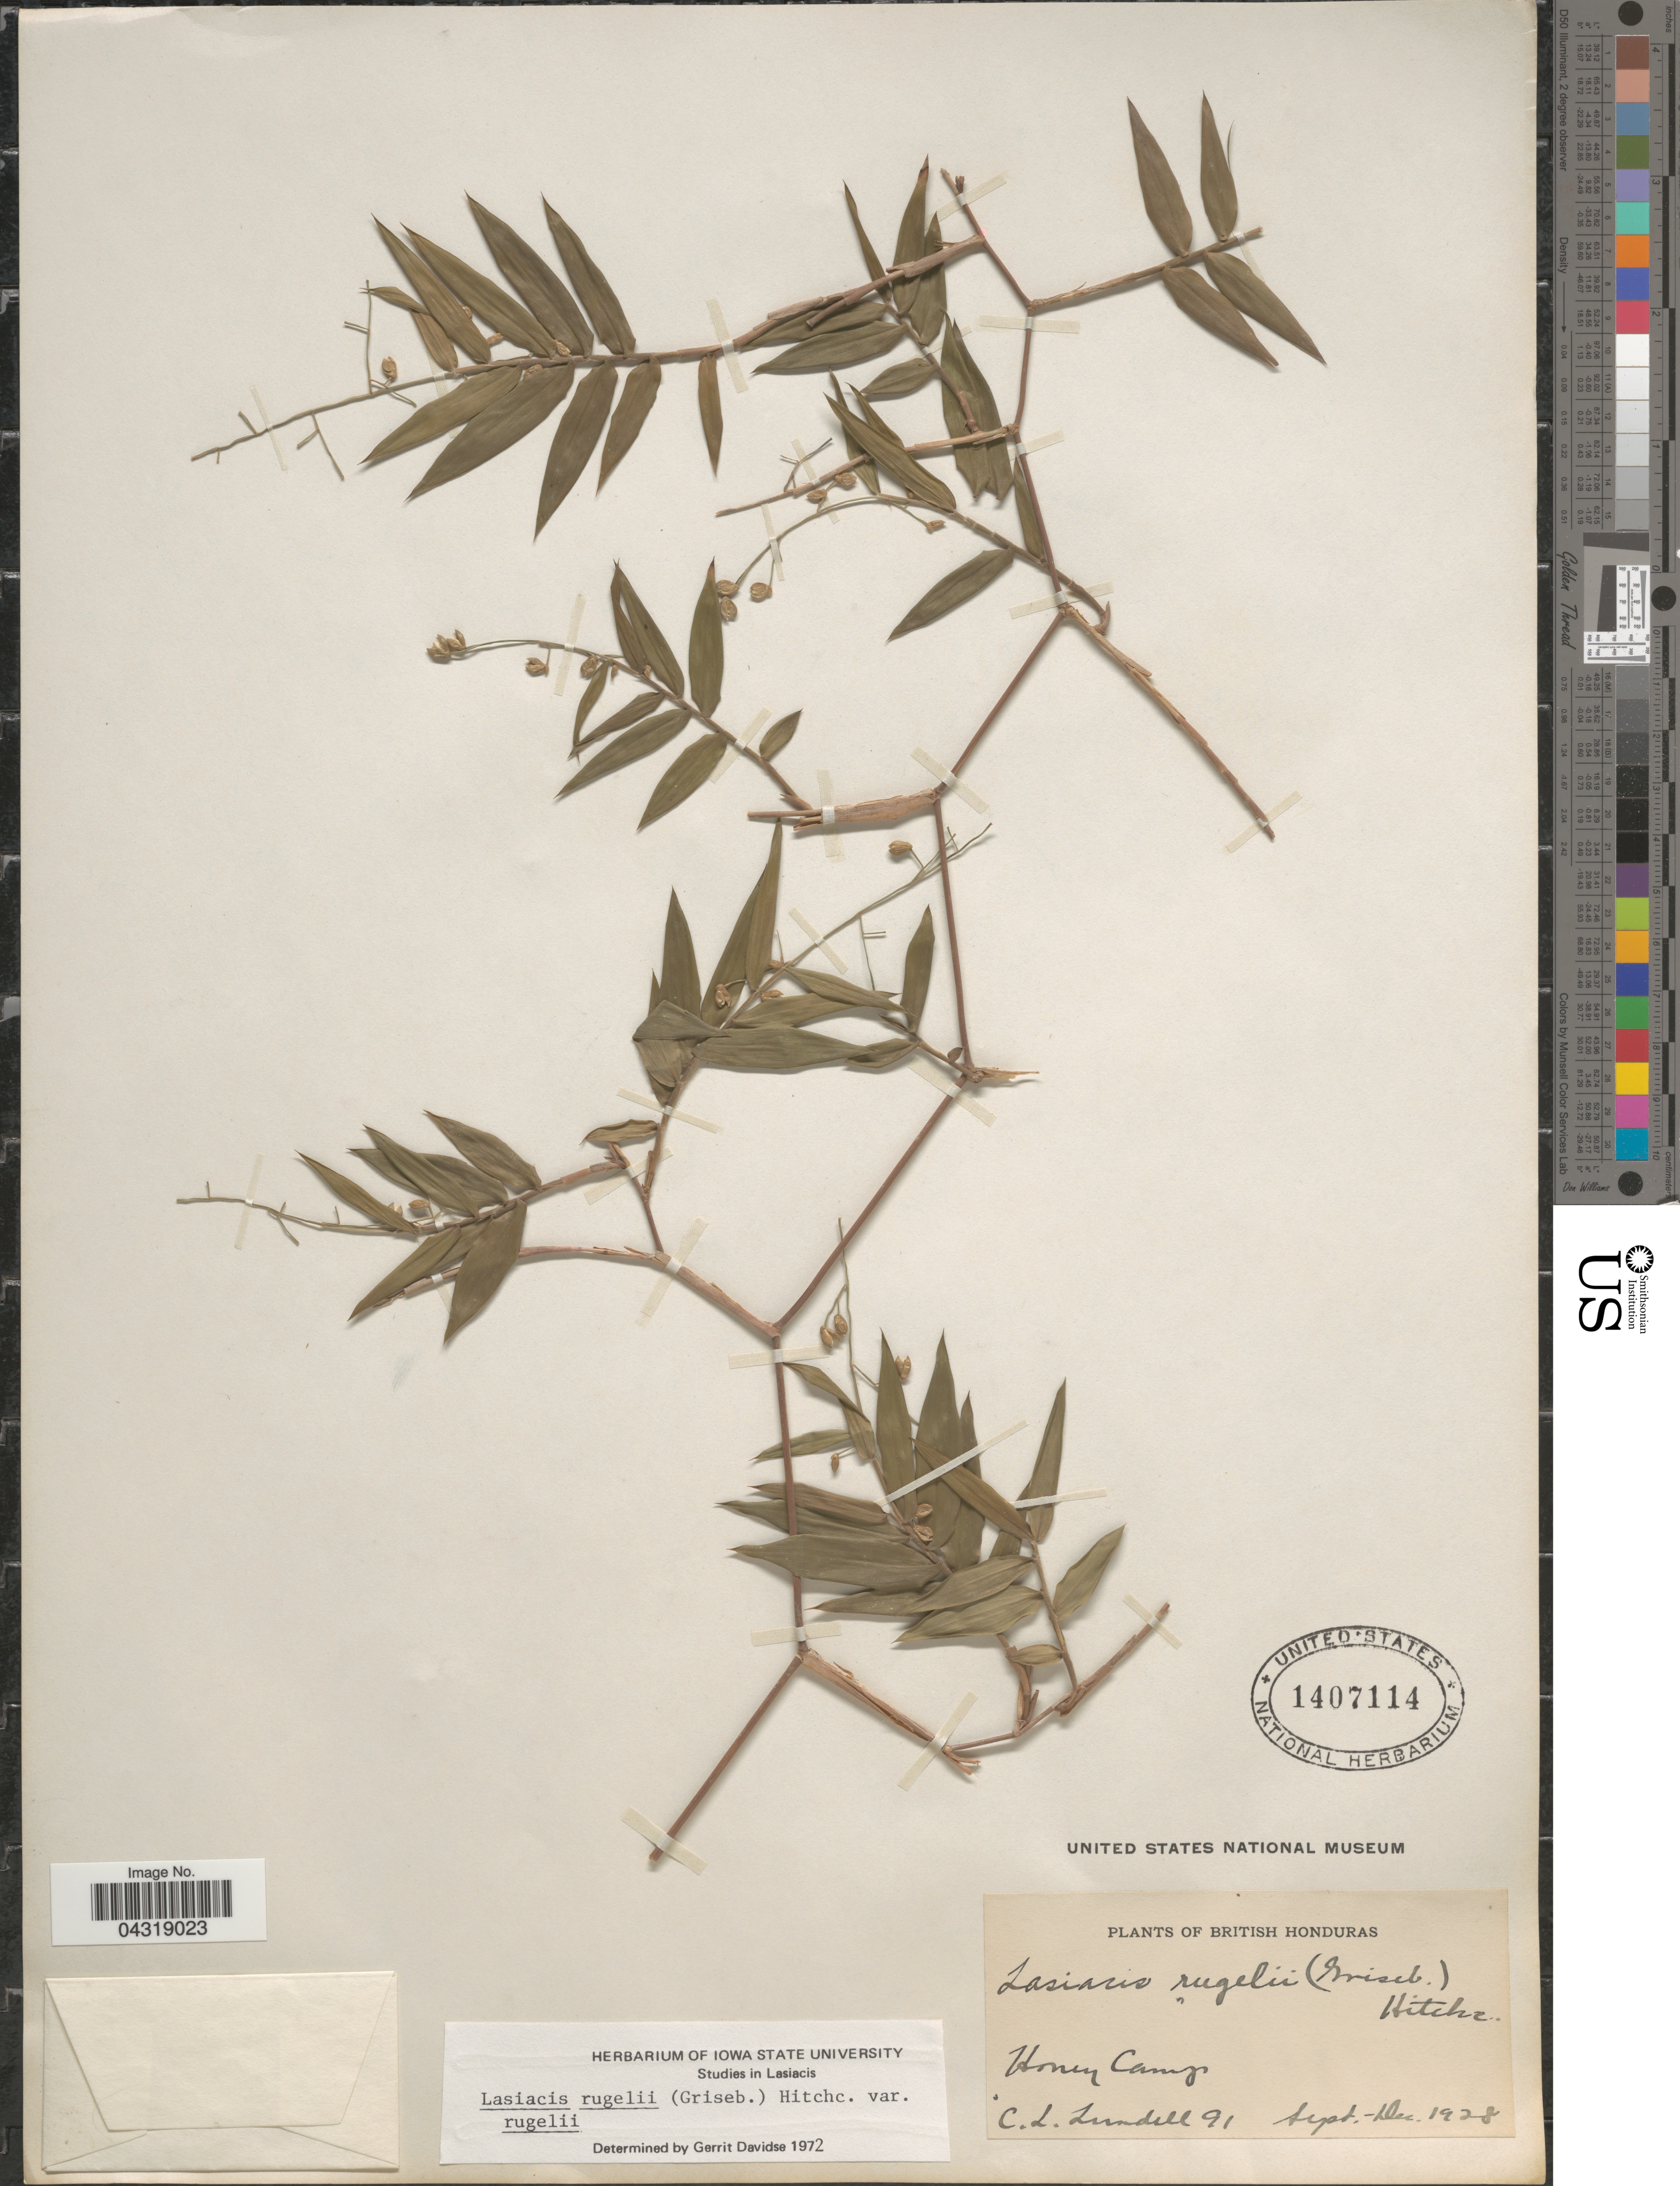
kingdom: Plantae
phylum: Tracheophyta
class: Liliopsida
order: Poales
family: Poaceae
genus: Lasiacis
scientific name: Lasiacis rugelii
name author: (Griseb.) Hitchc.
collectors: C. L. Lundell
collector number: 91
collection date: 1928-09/1928-12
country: Belize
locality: British Honduras. Honey Camp.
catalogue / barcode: US 1407114